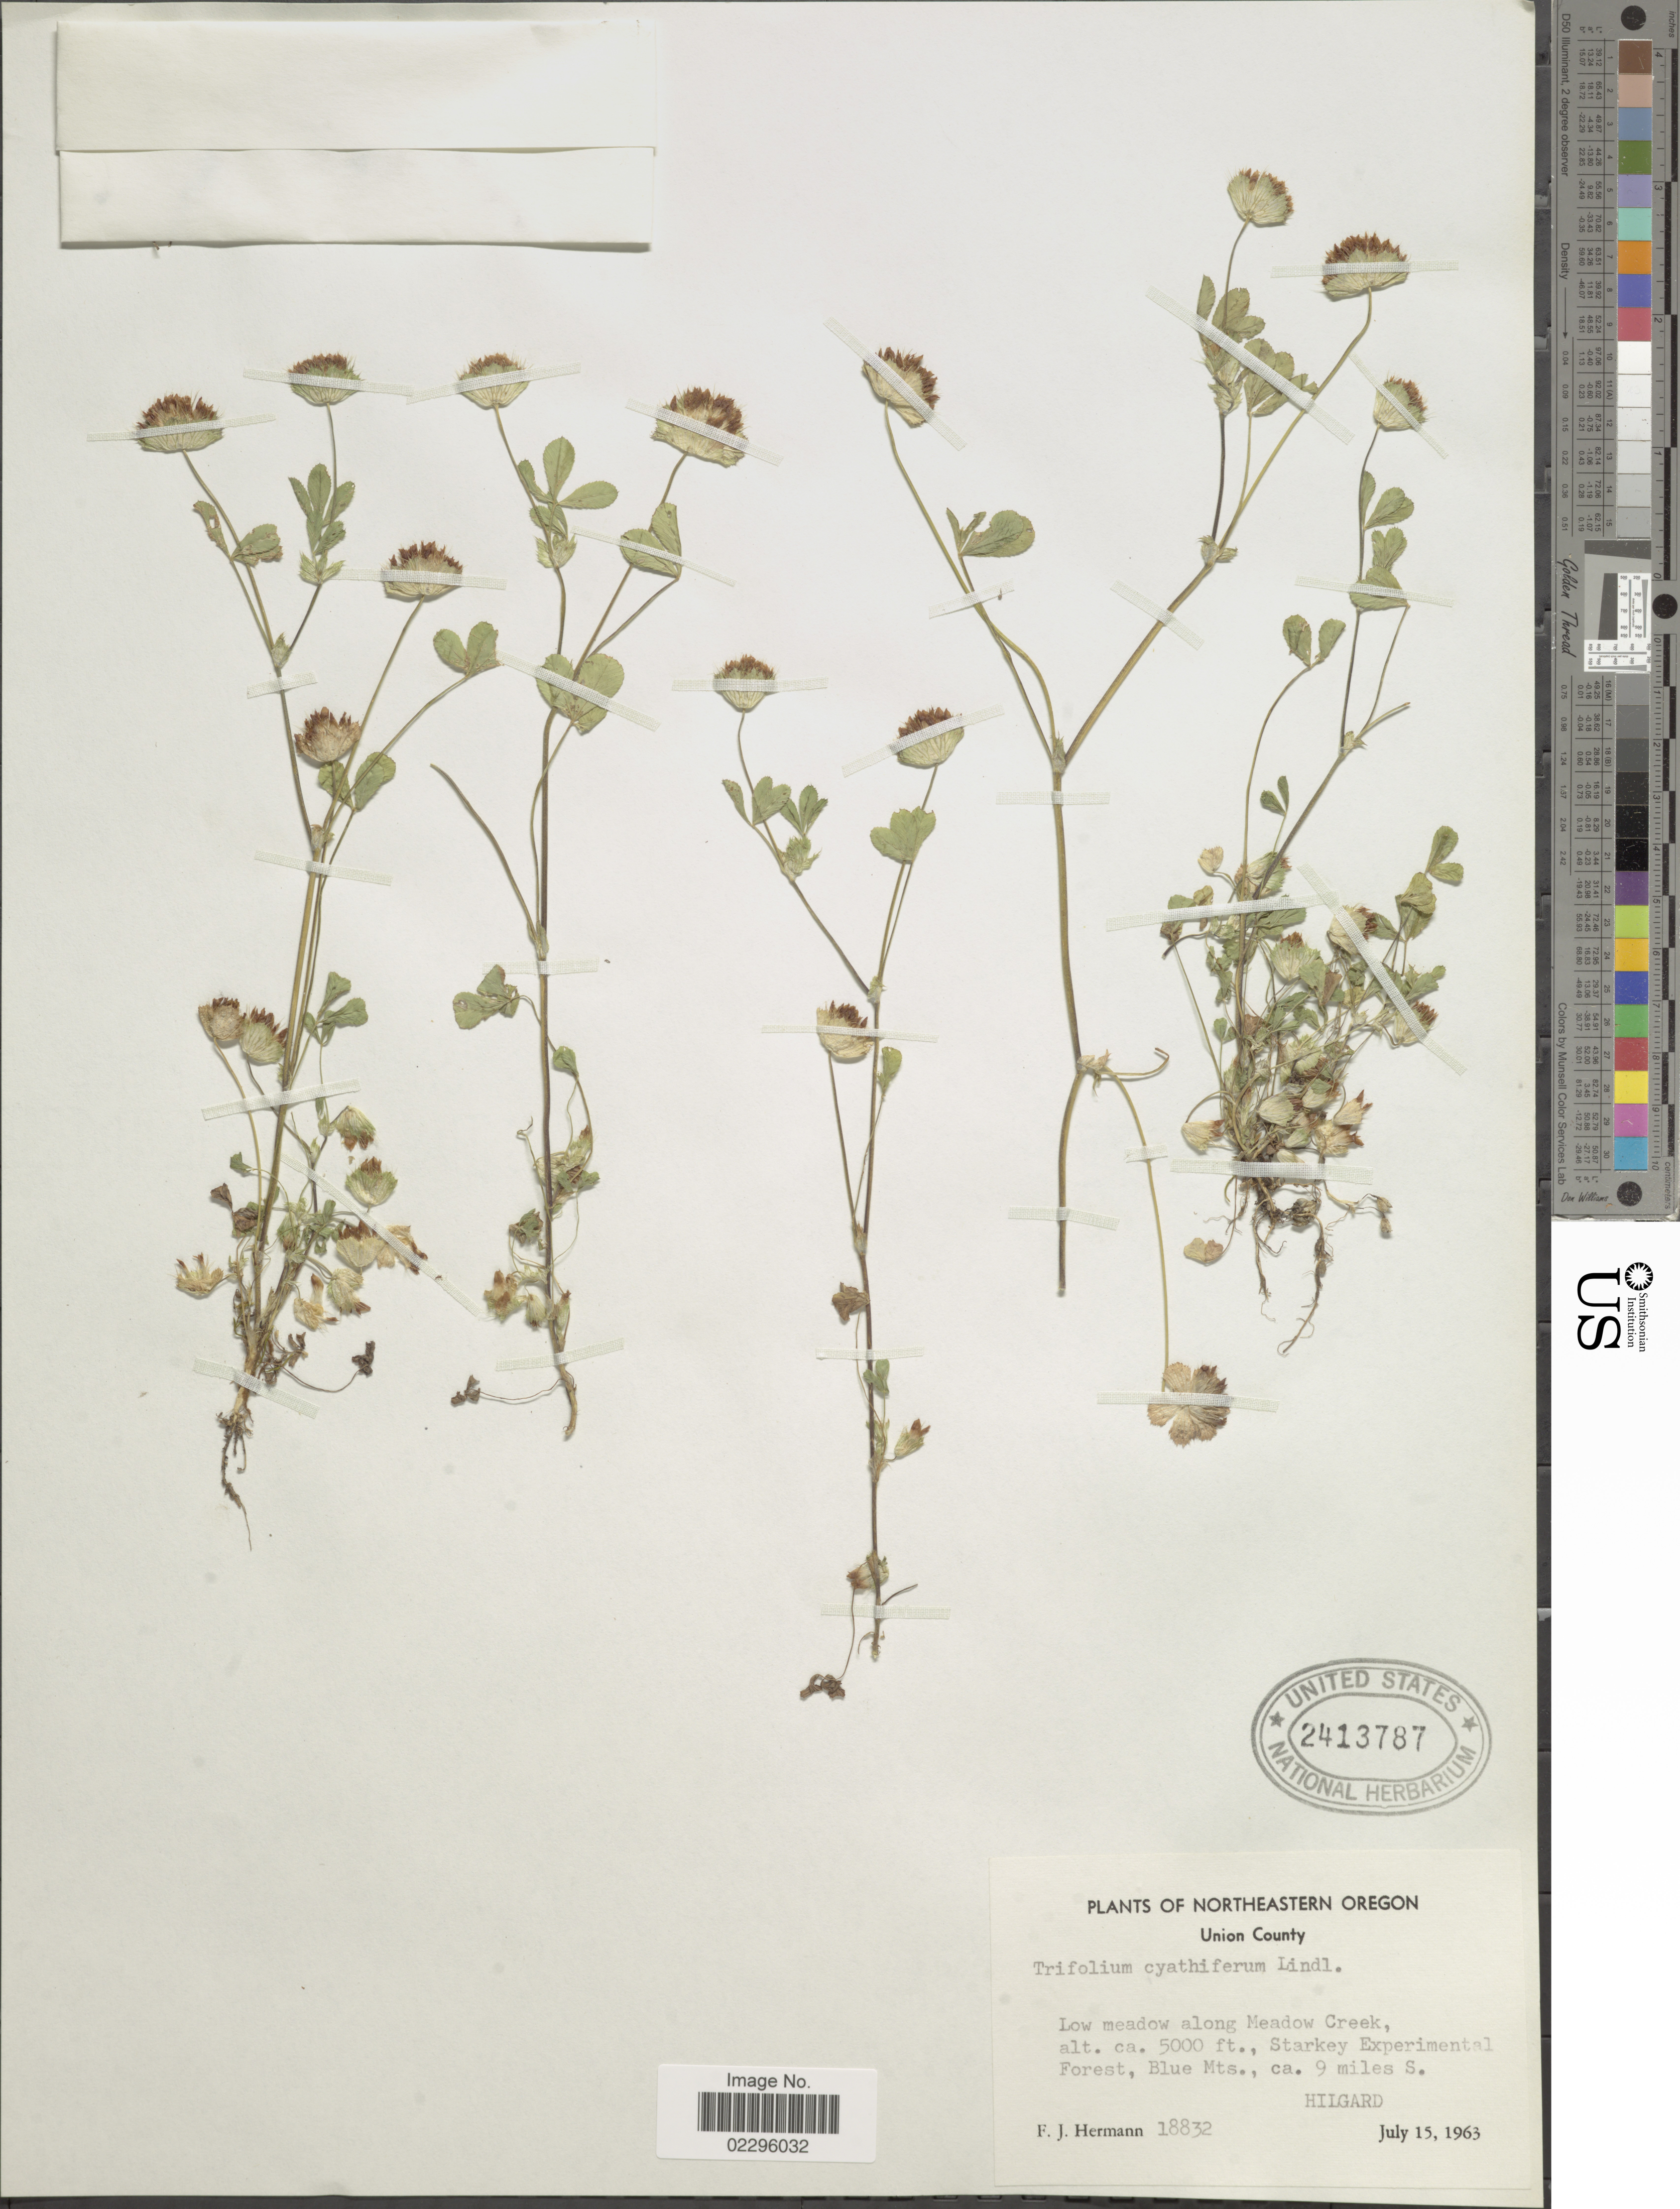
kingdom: Plantae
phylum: Tracheophyta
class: Magnoliopsida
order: Fabales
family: Fabaceae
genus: Trifolium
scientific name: Trifolium cyathiferum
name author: Lindl.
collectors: F. J. Hermann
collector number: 18832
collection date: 1963-07-15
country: United States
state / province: Oregon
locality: Northeastern Oregon, Union County, Low meadow Creek, Starkey Experimental Forest, Blue Mts.,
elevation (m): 1524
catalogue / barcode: US 2413787